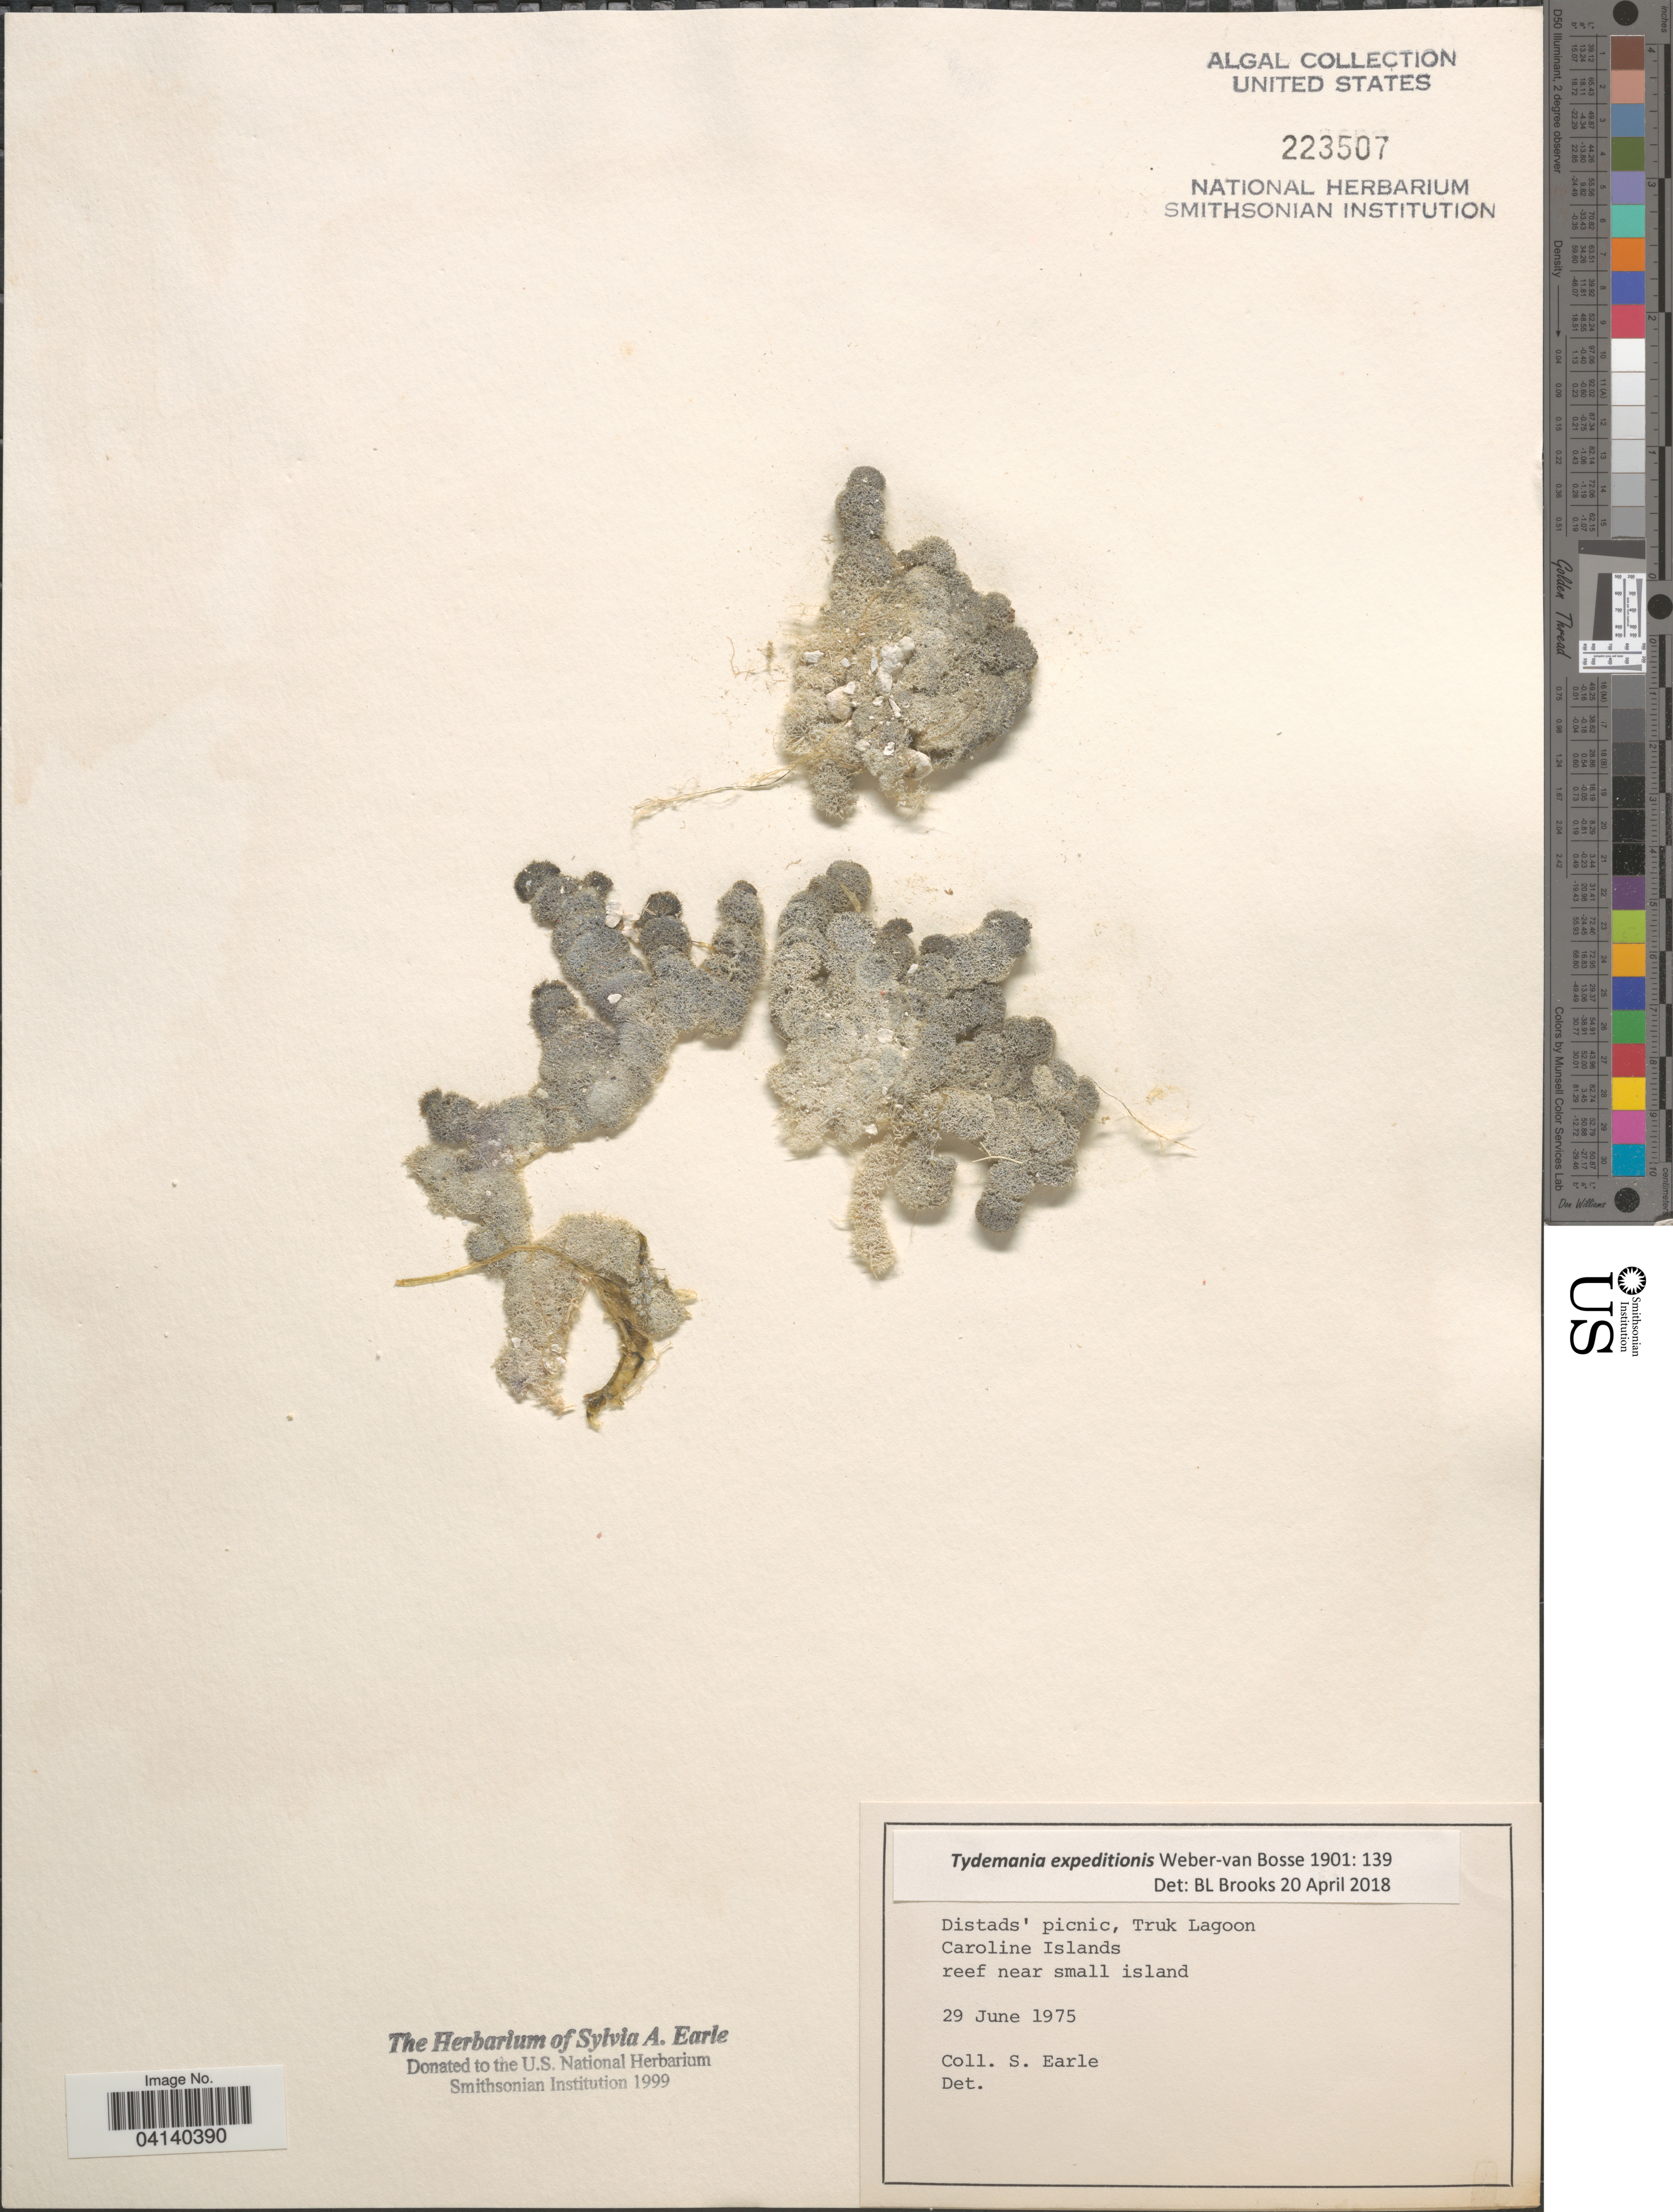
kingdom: Plantae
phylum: Chlorophyta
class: Ulvophyceae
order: Bryopsidales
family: Udoteaceae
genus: Tydemania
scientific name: Tydemania expeditionis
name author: Weber Bosse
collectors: S. A. Earle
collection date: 1975-06-29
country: Micronesia, Federated States of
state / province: Truk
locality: Distads' picnic, Truk Lagoon. Caroline Islands. Reef near small island.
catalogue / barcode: US 223507